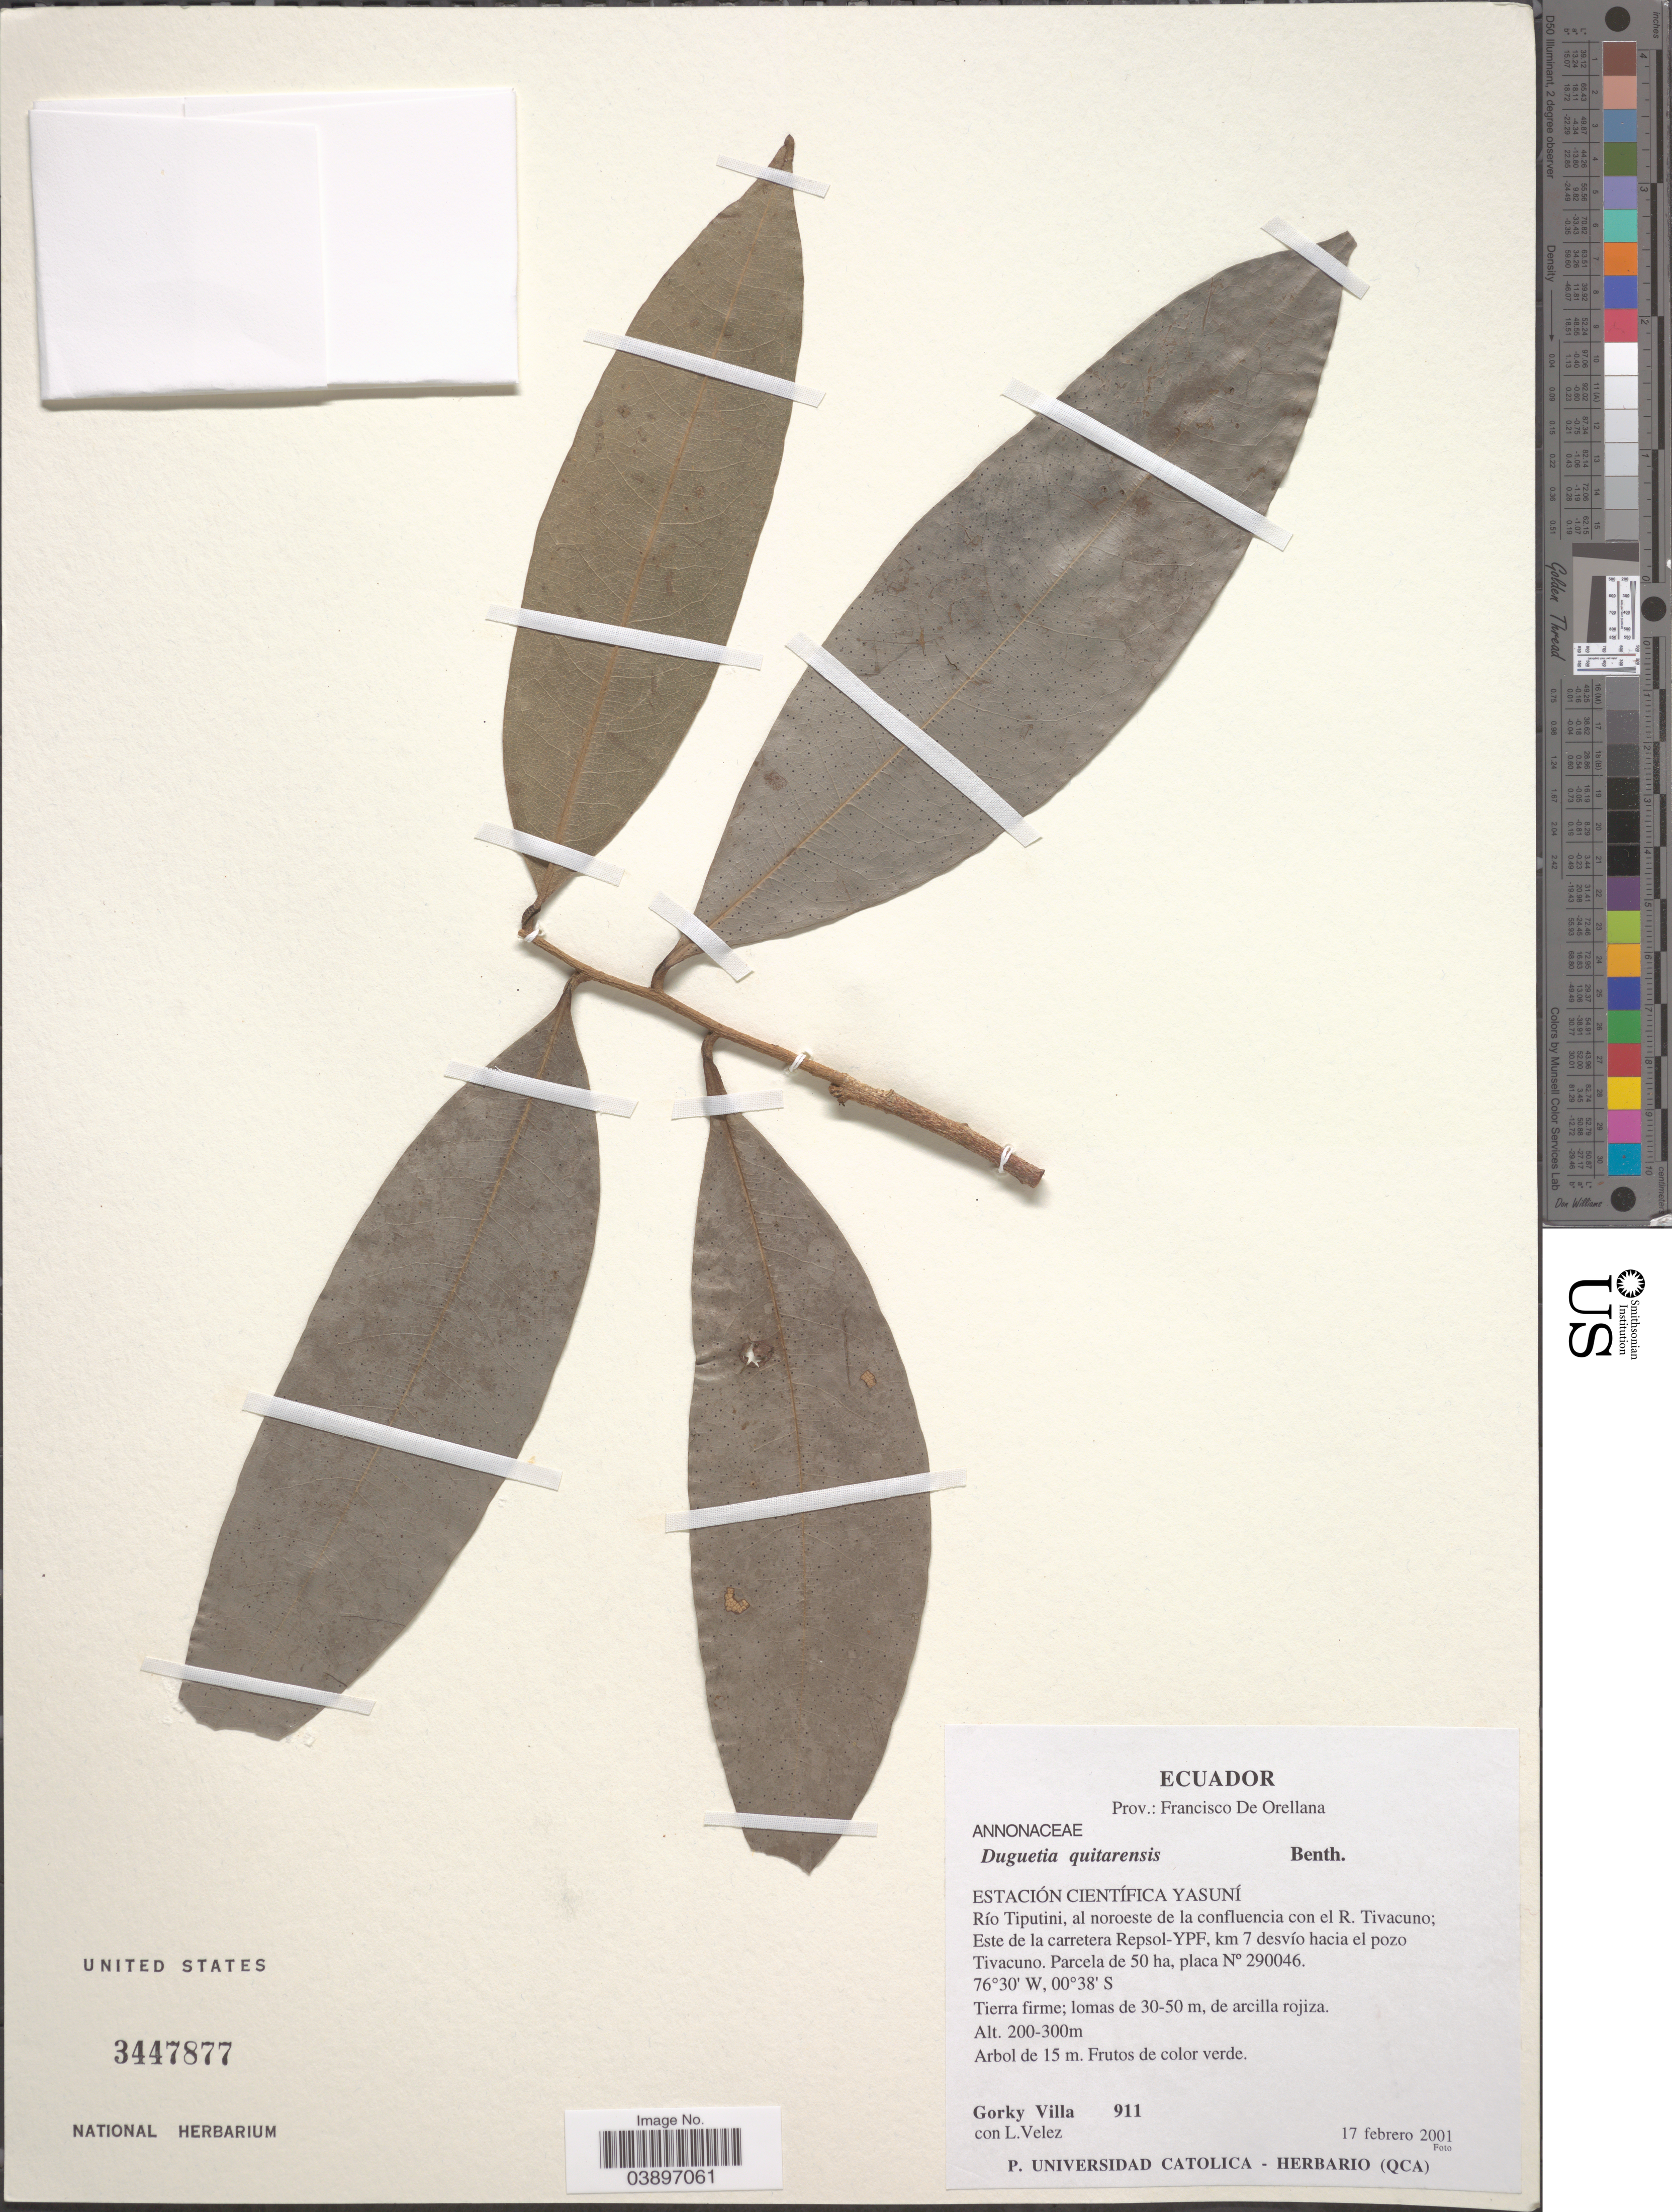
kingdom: Plantae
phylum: Tracheophyta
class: Magnoliopsida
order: Magnoliales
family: Annonaceae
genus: Duguetia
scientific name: Duguetia quitarensis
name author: Benth.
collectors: G. Villa & L. Velez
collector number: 911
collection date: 2001-02-17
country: Ecuador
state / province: Orellana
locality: Prov.: Francisco De Orellana. Estación Científica Yasuní. Río Tiputini, al noroeste de la confluencia con el R. Tivacuno; Este de la carretera Repsol-YPF, km 7 desvío hacia el pozo Tivacuno.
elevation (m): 200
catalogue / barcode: US 3447877